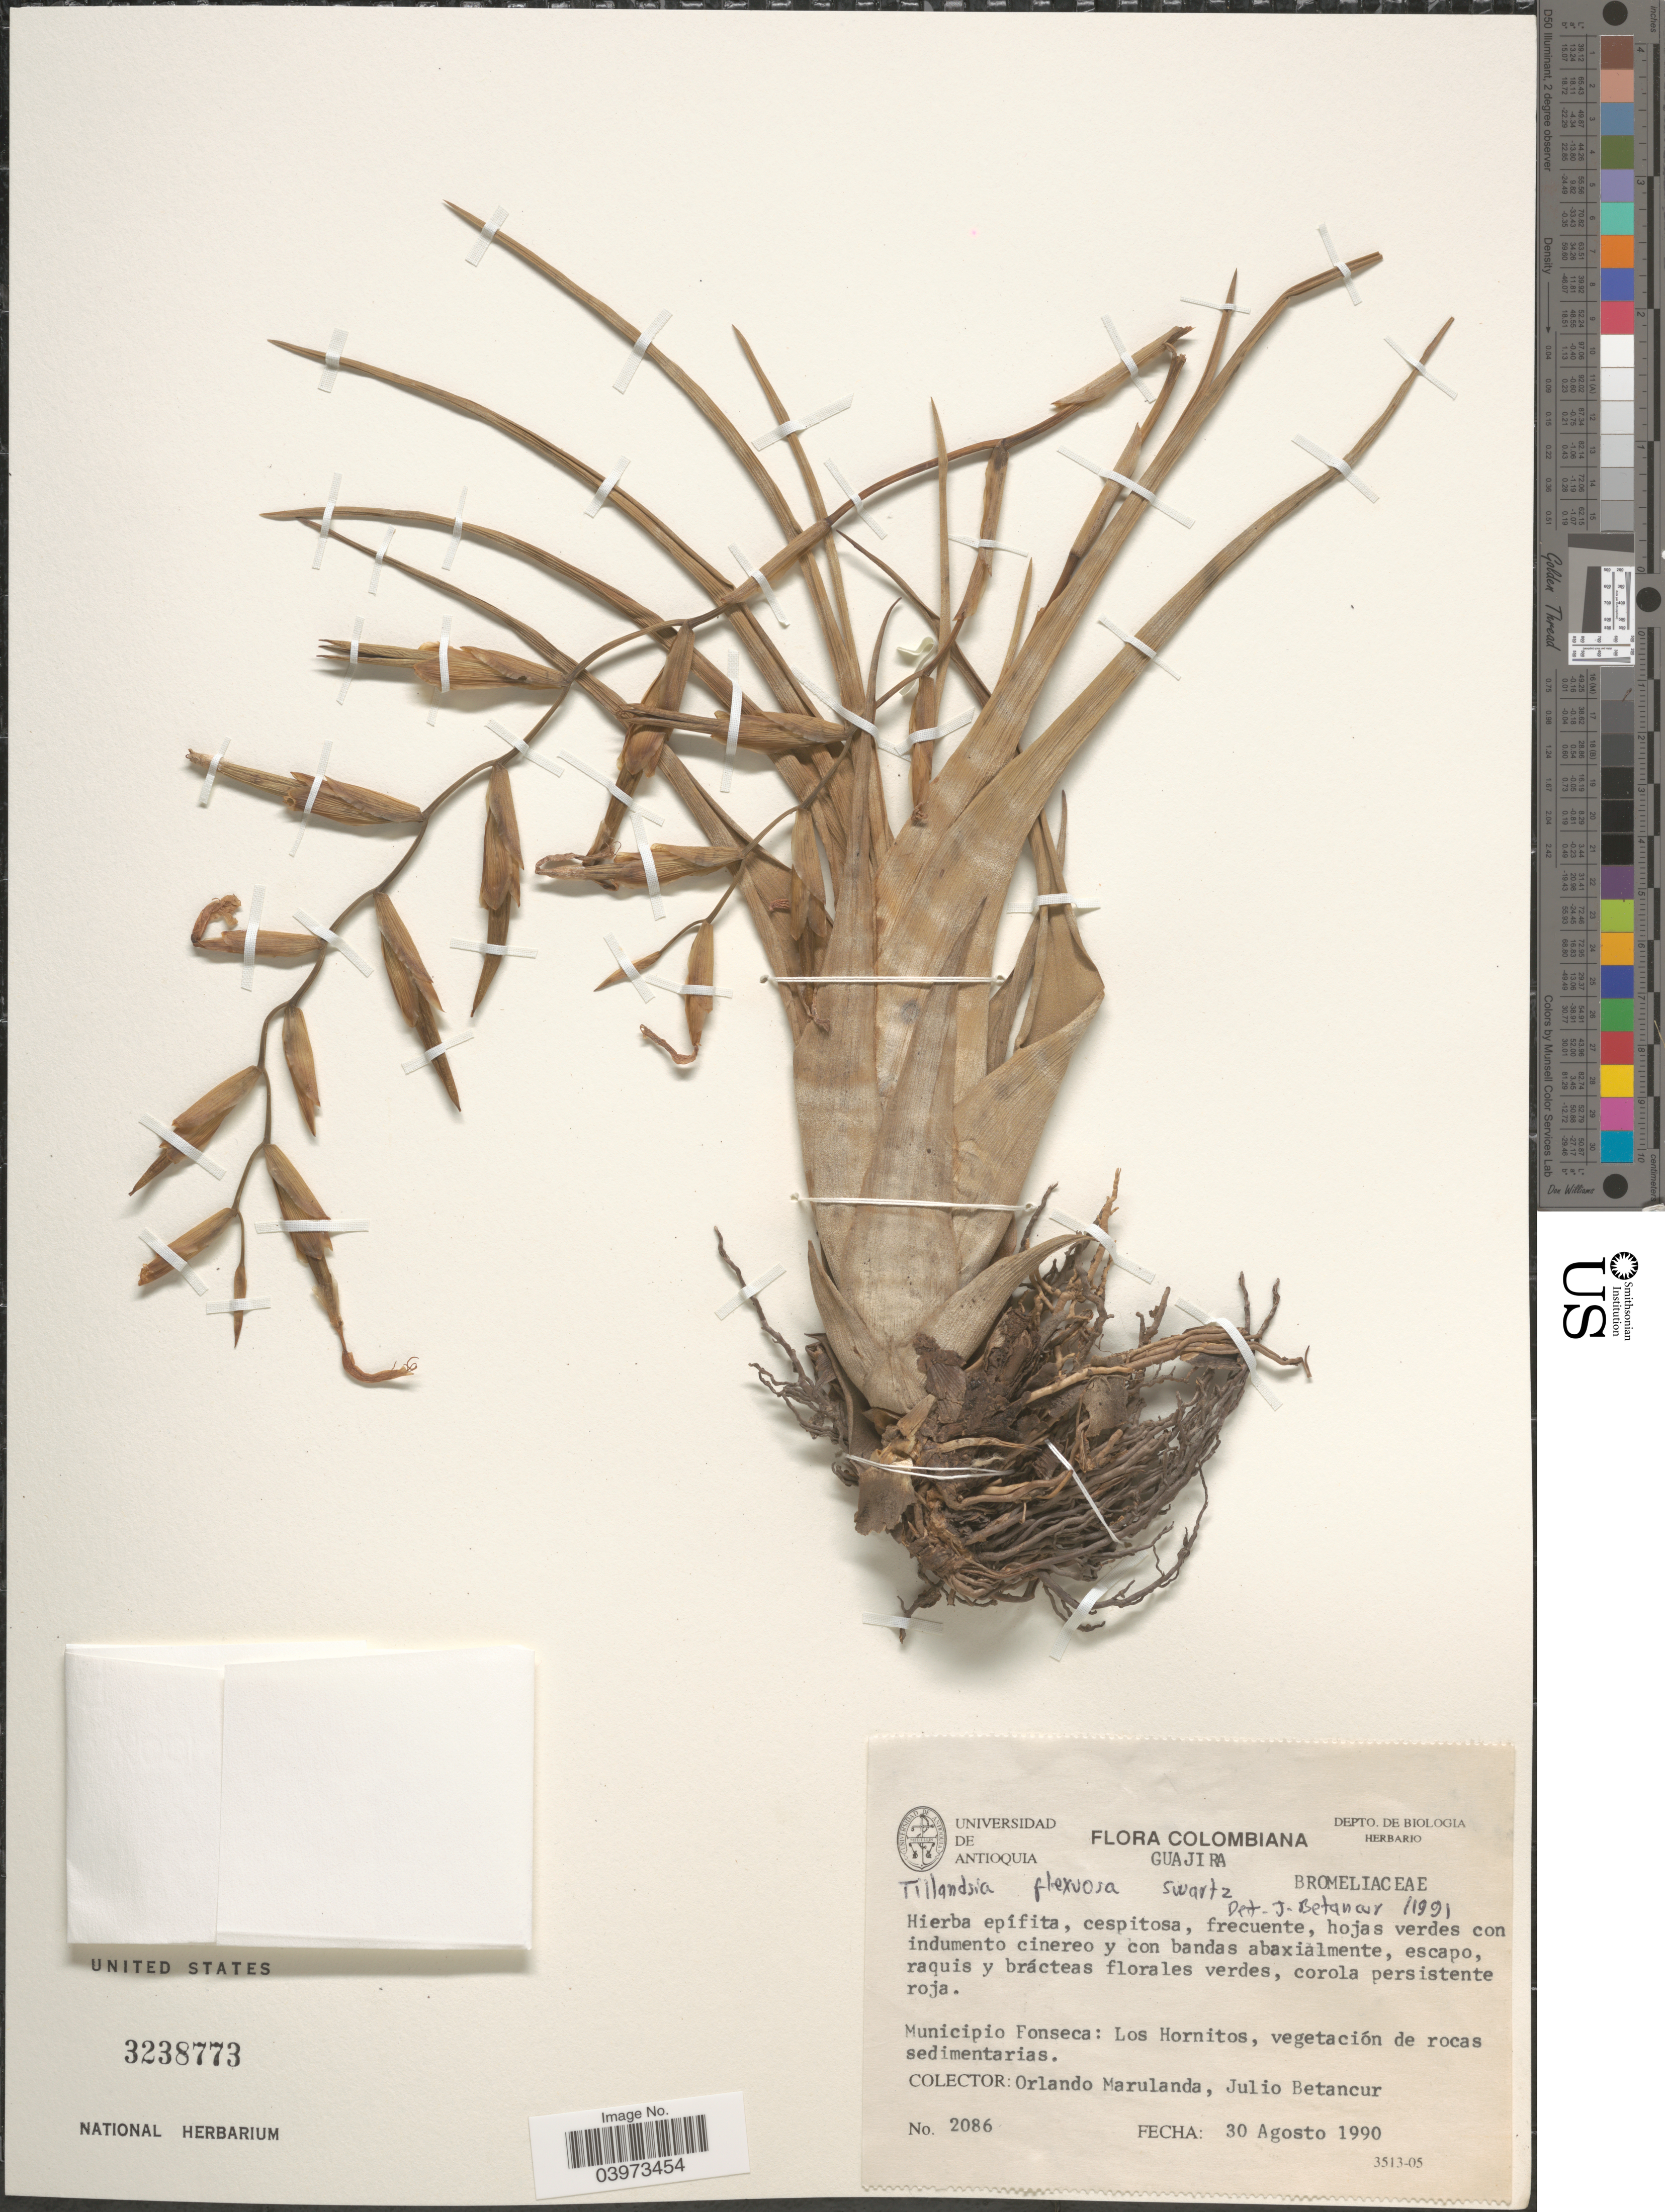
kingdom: Plantae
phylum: Tracheophyta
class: Liliopsida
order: Poales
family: Bromeliaceae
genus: Tillandsia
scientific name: Tillandsia flexuosa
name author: Sw.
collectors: O. Marulanda & J. Betancur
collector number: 2086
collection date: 1990-08-30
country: Colombia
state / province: La Guajira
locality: Municipio Fonseca: Los Hornitos.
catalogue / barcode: US 3238773